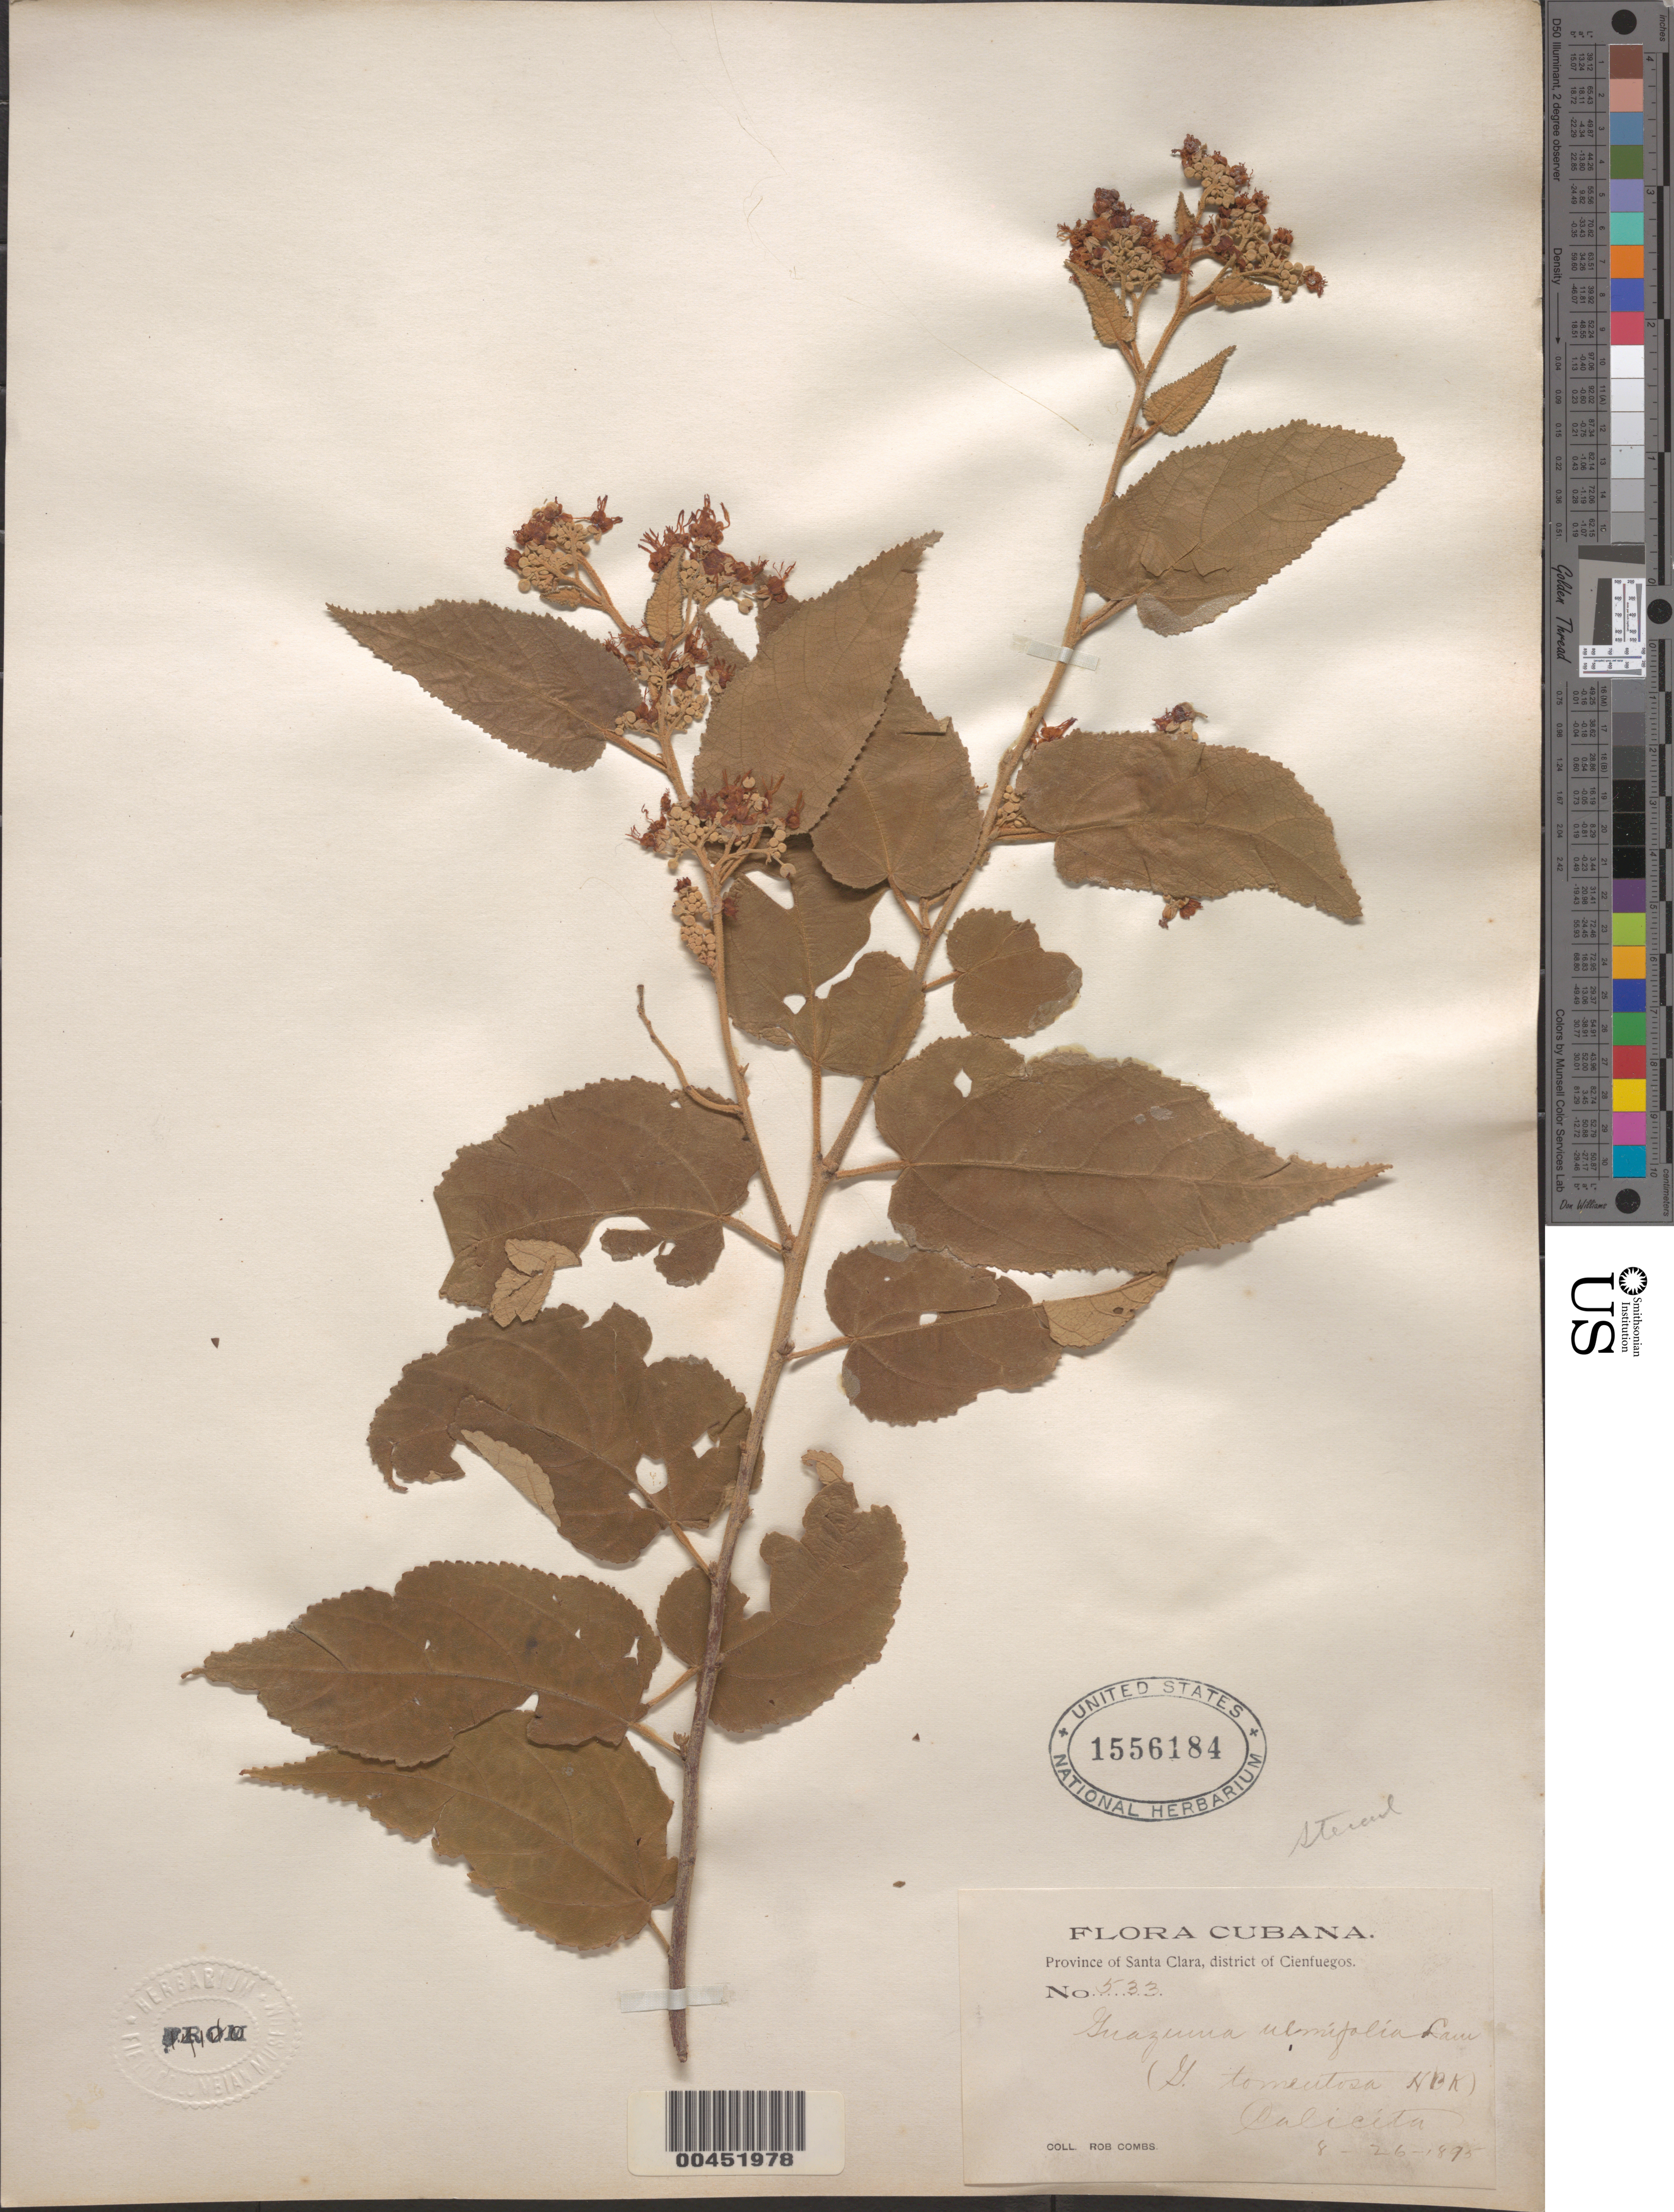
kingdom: Plantae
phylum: Tracheophyta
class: Magnoliopsida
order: Malvales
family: Malvaceae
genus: Guazuma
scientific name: Guazuma ulmifolia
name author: Lam.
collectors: R. Combs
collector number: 533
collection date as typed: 26 Aug 1895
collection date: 1895-08-26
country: Cuba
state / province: Cienfuegos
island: Greater Antilles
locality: Calicita, Cienfuegos Dist. [In former Las Villas or Santa Clara Province.]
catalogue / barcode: US 1556184